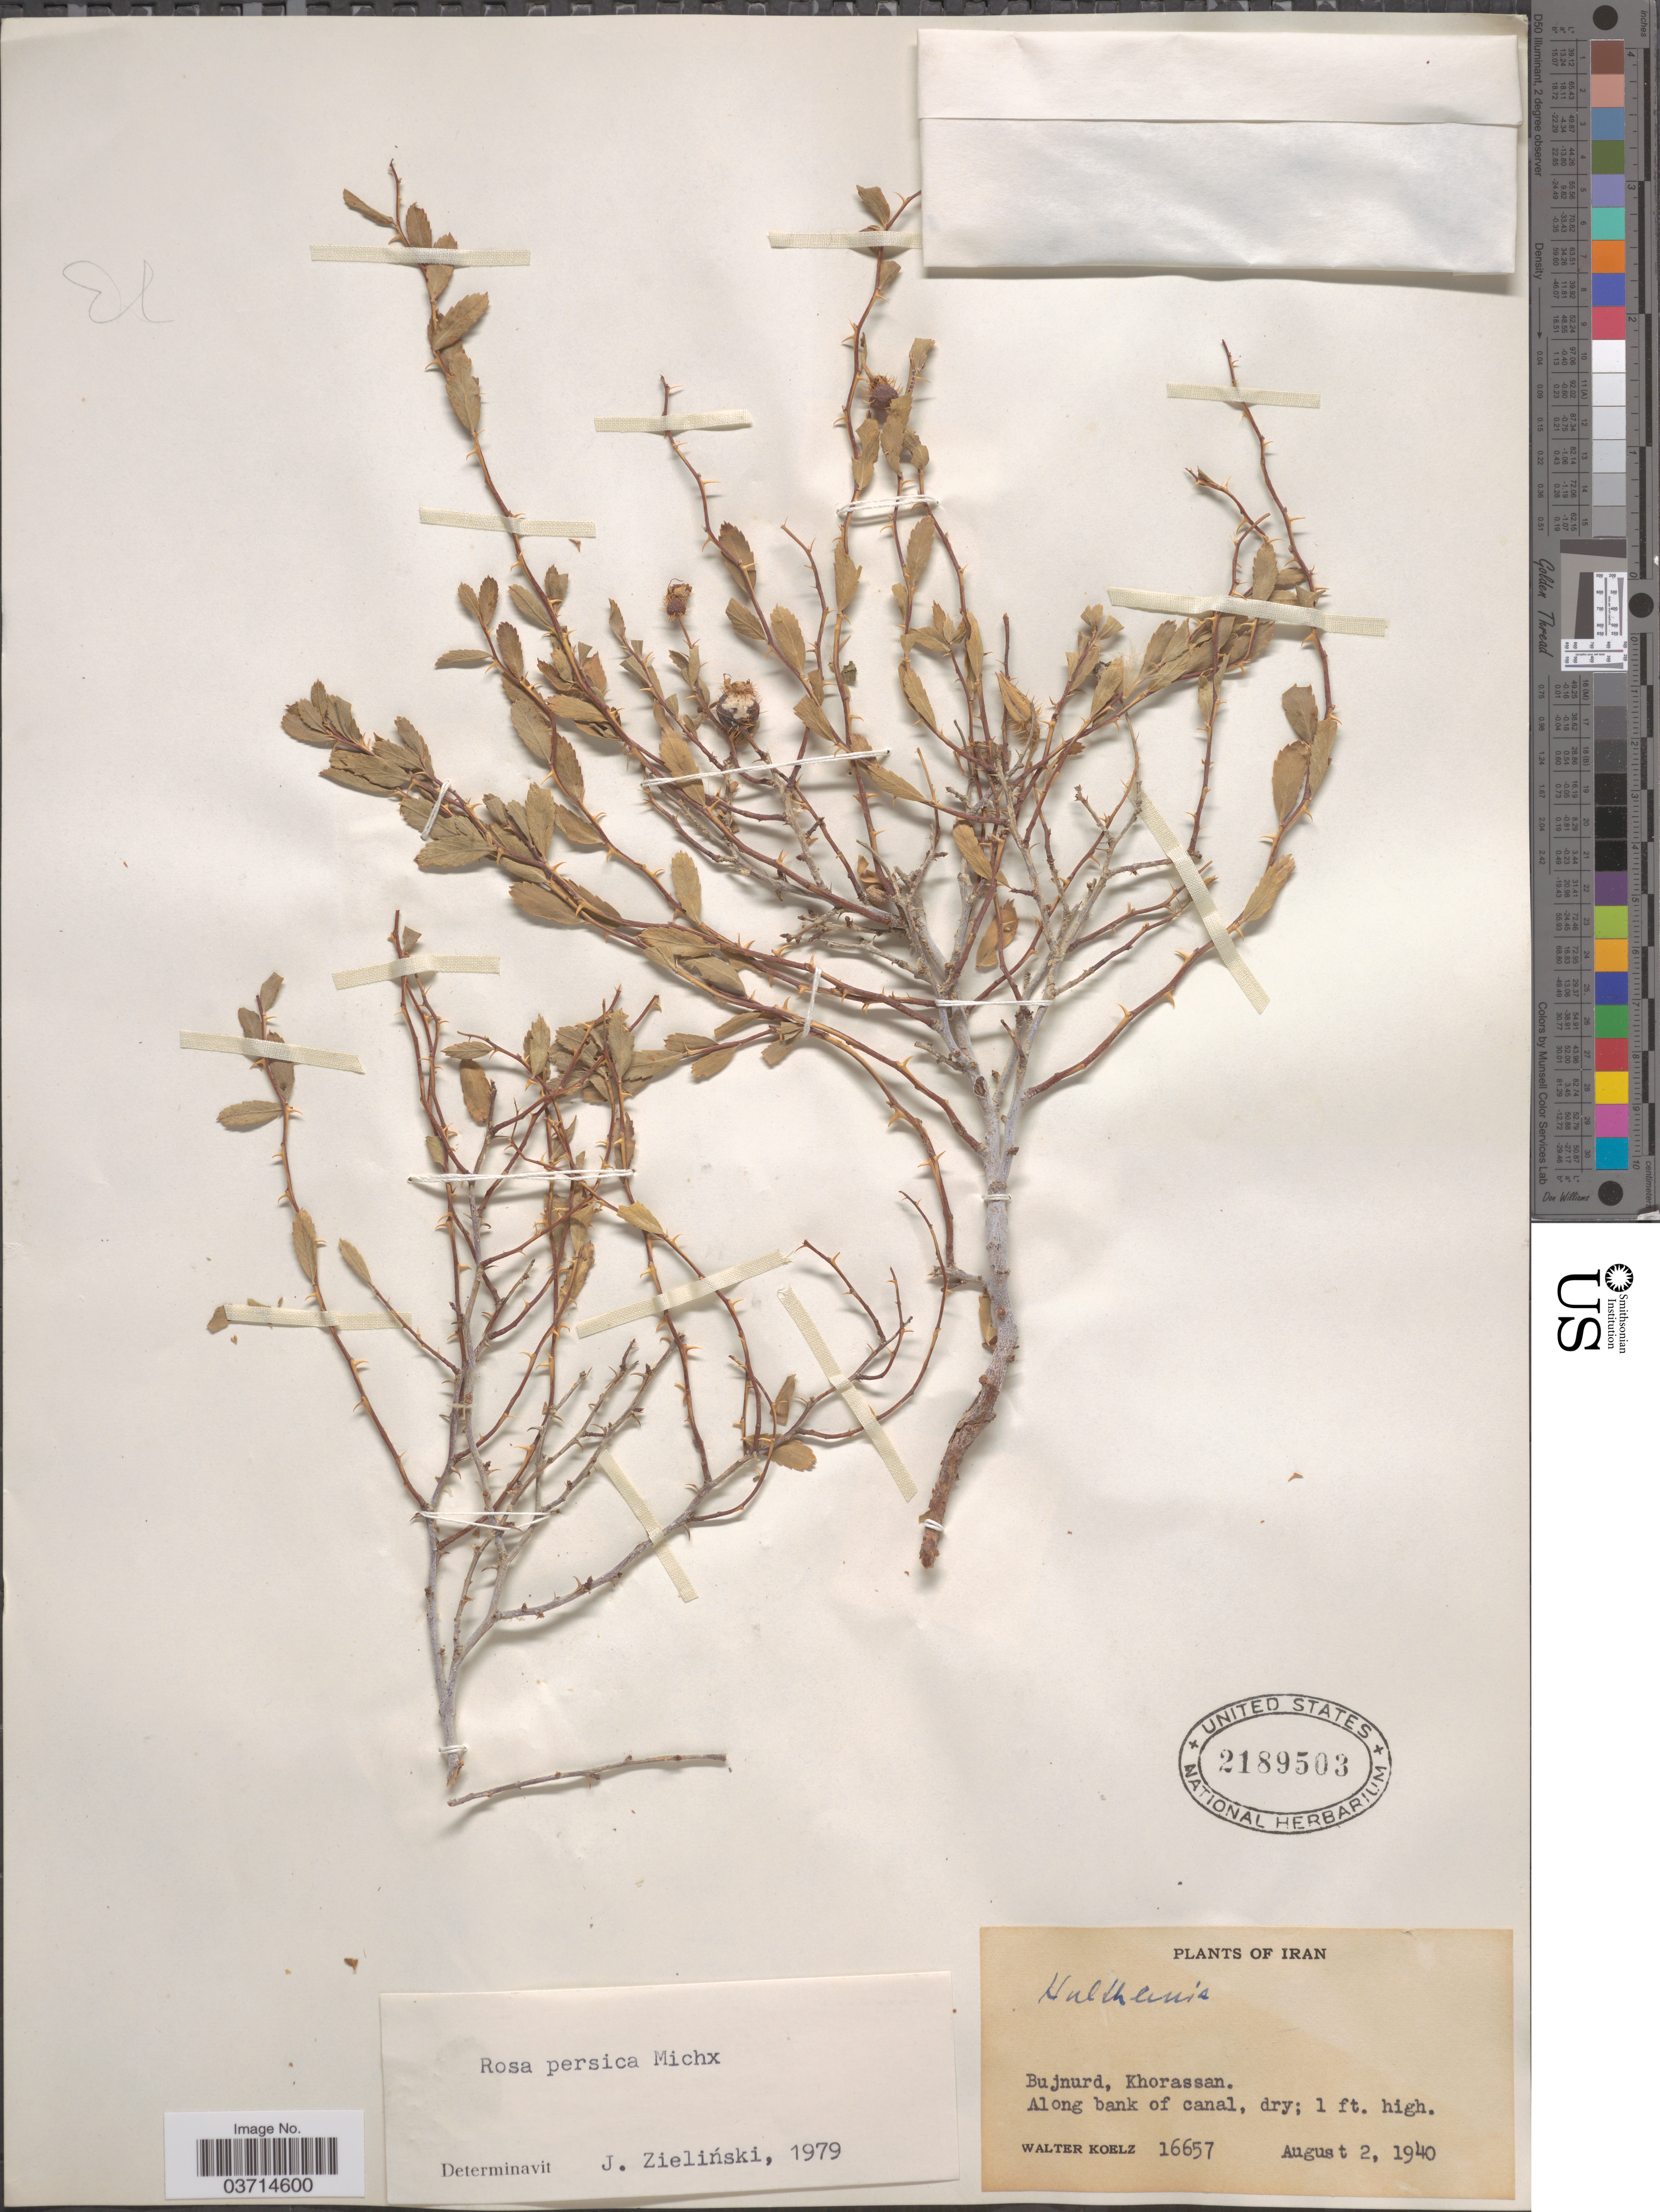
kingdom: Plantae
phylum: Tracheophyta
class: Magnoliopsida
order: Rosales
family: Rosaceae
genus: Rosa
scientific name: Rosa persica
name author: J.F. Gmel.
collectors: W. N. Koelz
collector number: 16657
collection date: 1940-08-02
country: Iran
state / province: Khorasan [obsolete]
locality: Bujnurd, Khorassan.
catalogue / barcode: US 2189503